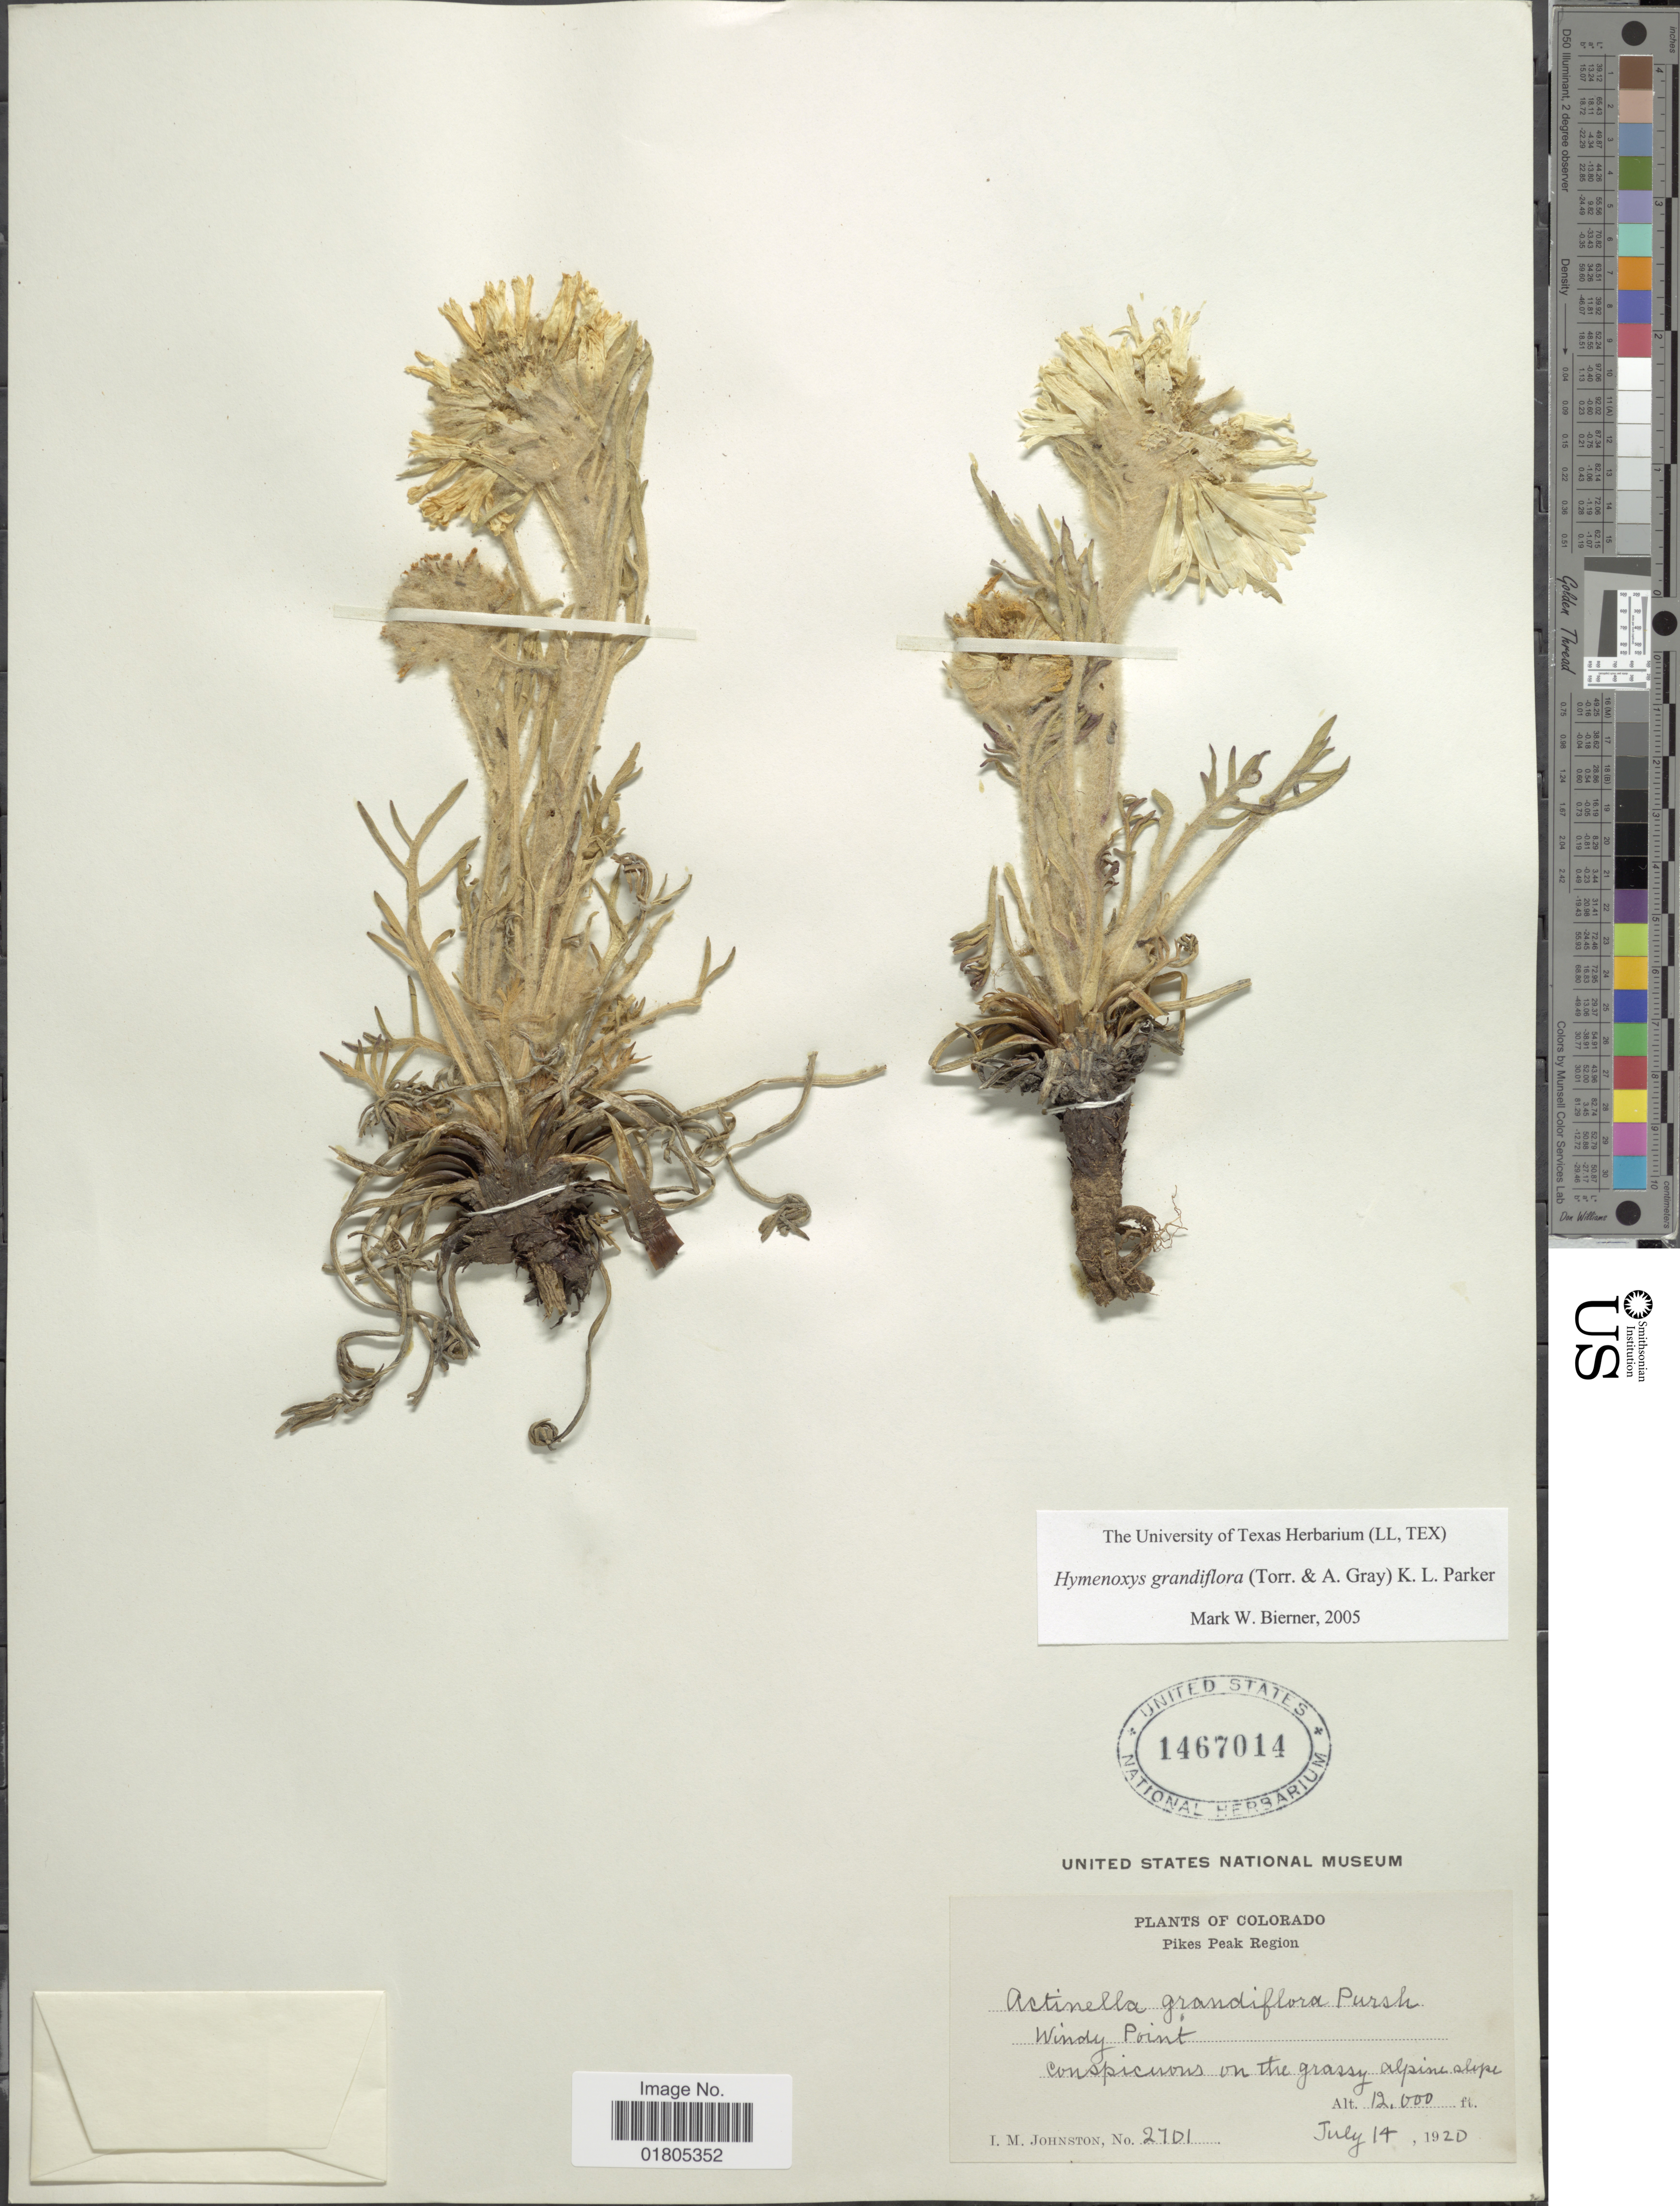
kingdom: Plantae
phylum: Tracheophyta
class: Magnoliopsida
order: Asterales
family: Asteraceae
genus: Actinea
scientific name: Actinea grandiflora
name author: (Torr. & A. Gray) Kuntze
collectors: I.M. Johnston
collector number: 2701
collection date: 1920-07-14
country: United States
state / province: Colorado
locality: Pikes Peak Region. Windy Point.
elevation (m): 3658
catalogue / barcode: US 1467014